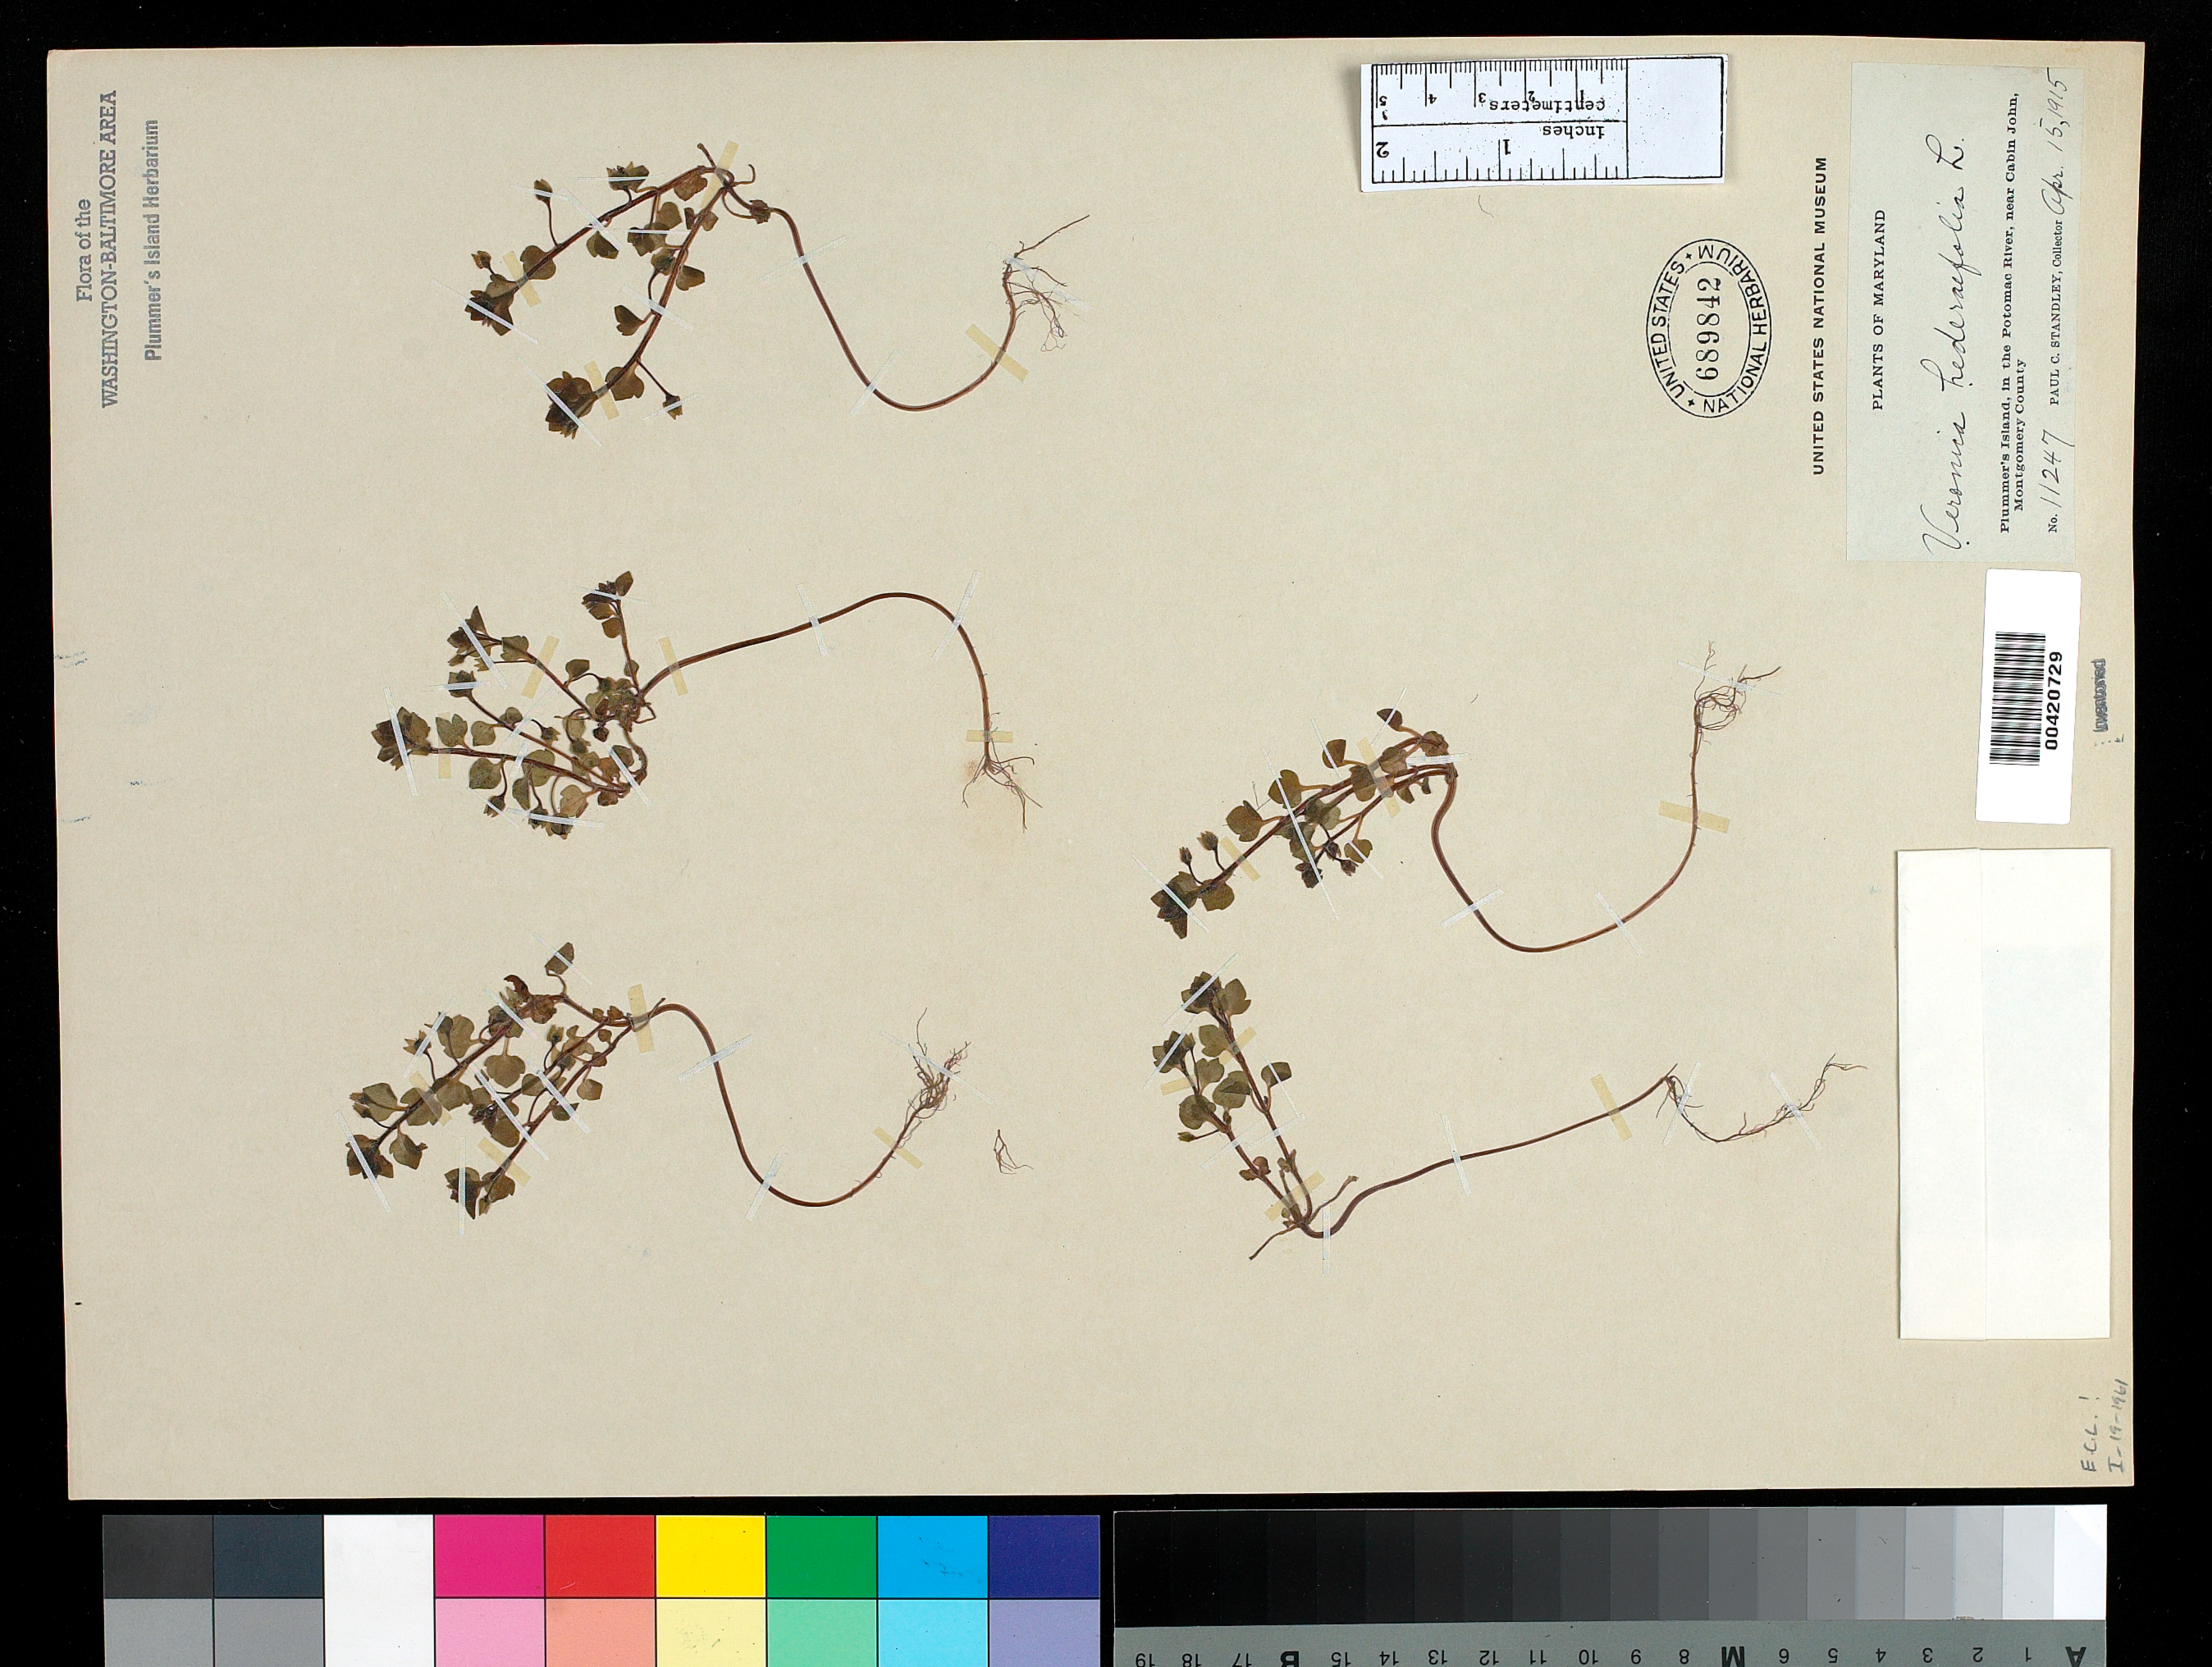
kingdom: Plantae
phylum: Tracheophyta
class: Magnoliopsida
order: Lamiales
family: Plantaginaceae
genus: Veronica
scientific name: Veronica hederifolia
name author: L.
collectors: P. C. Standley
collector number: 11247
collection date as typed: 15 Apr 1915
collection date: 1915-04-15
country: United States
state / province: Maryland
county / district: Montgomery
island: Plummers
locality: Plummer's Island Plummers Island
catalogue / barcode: US 689842